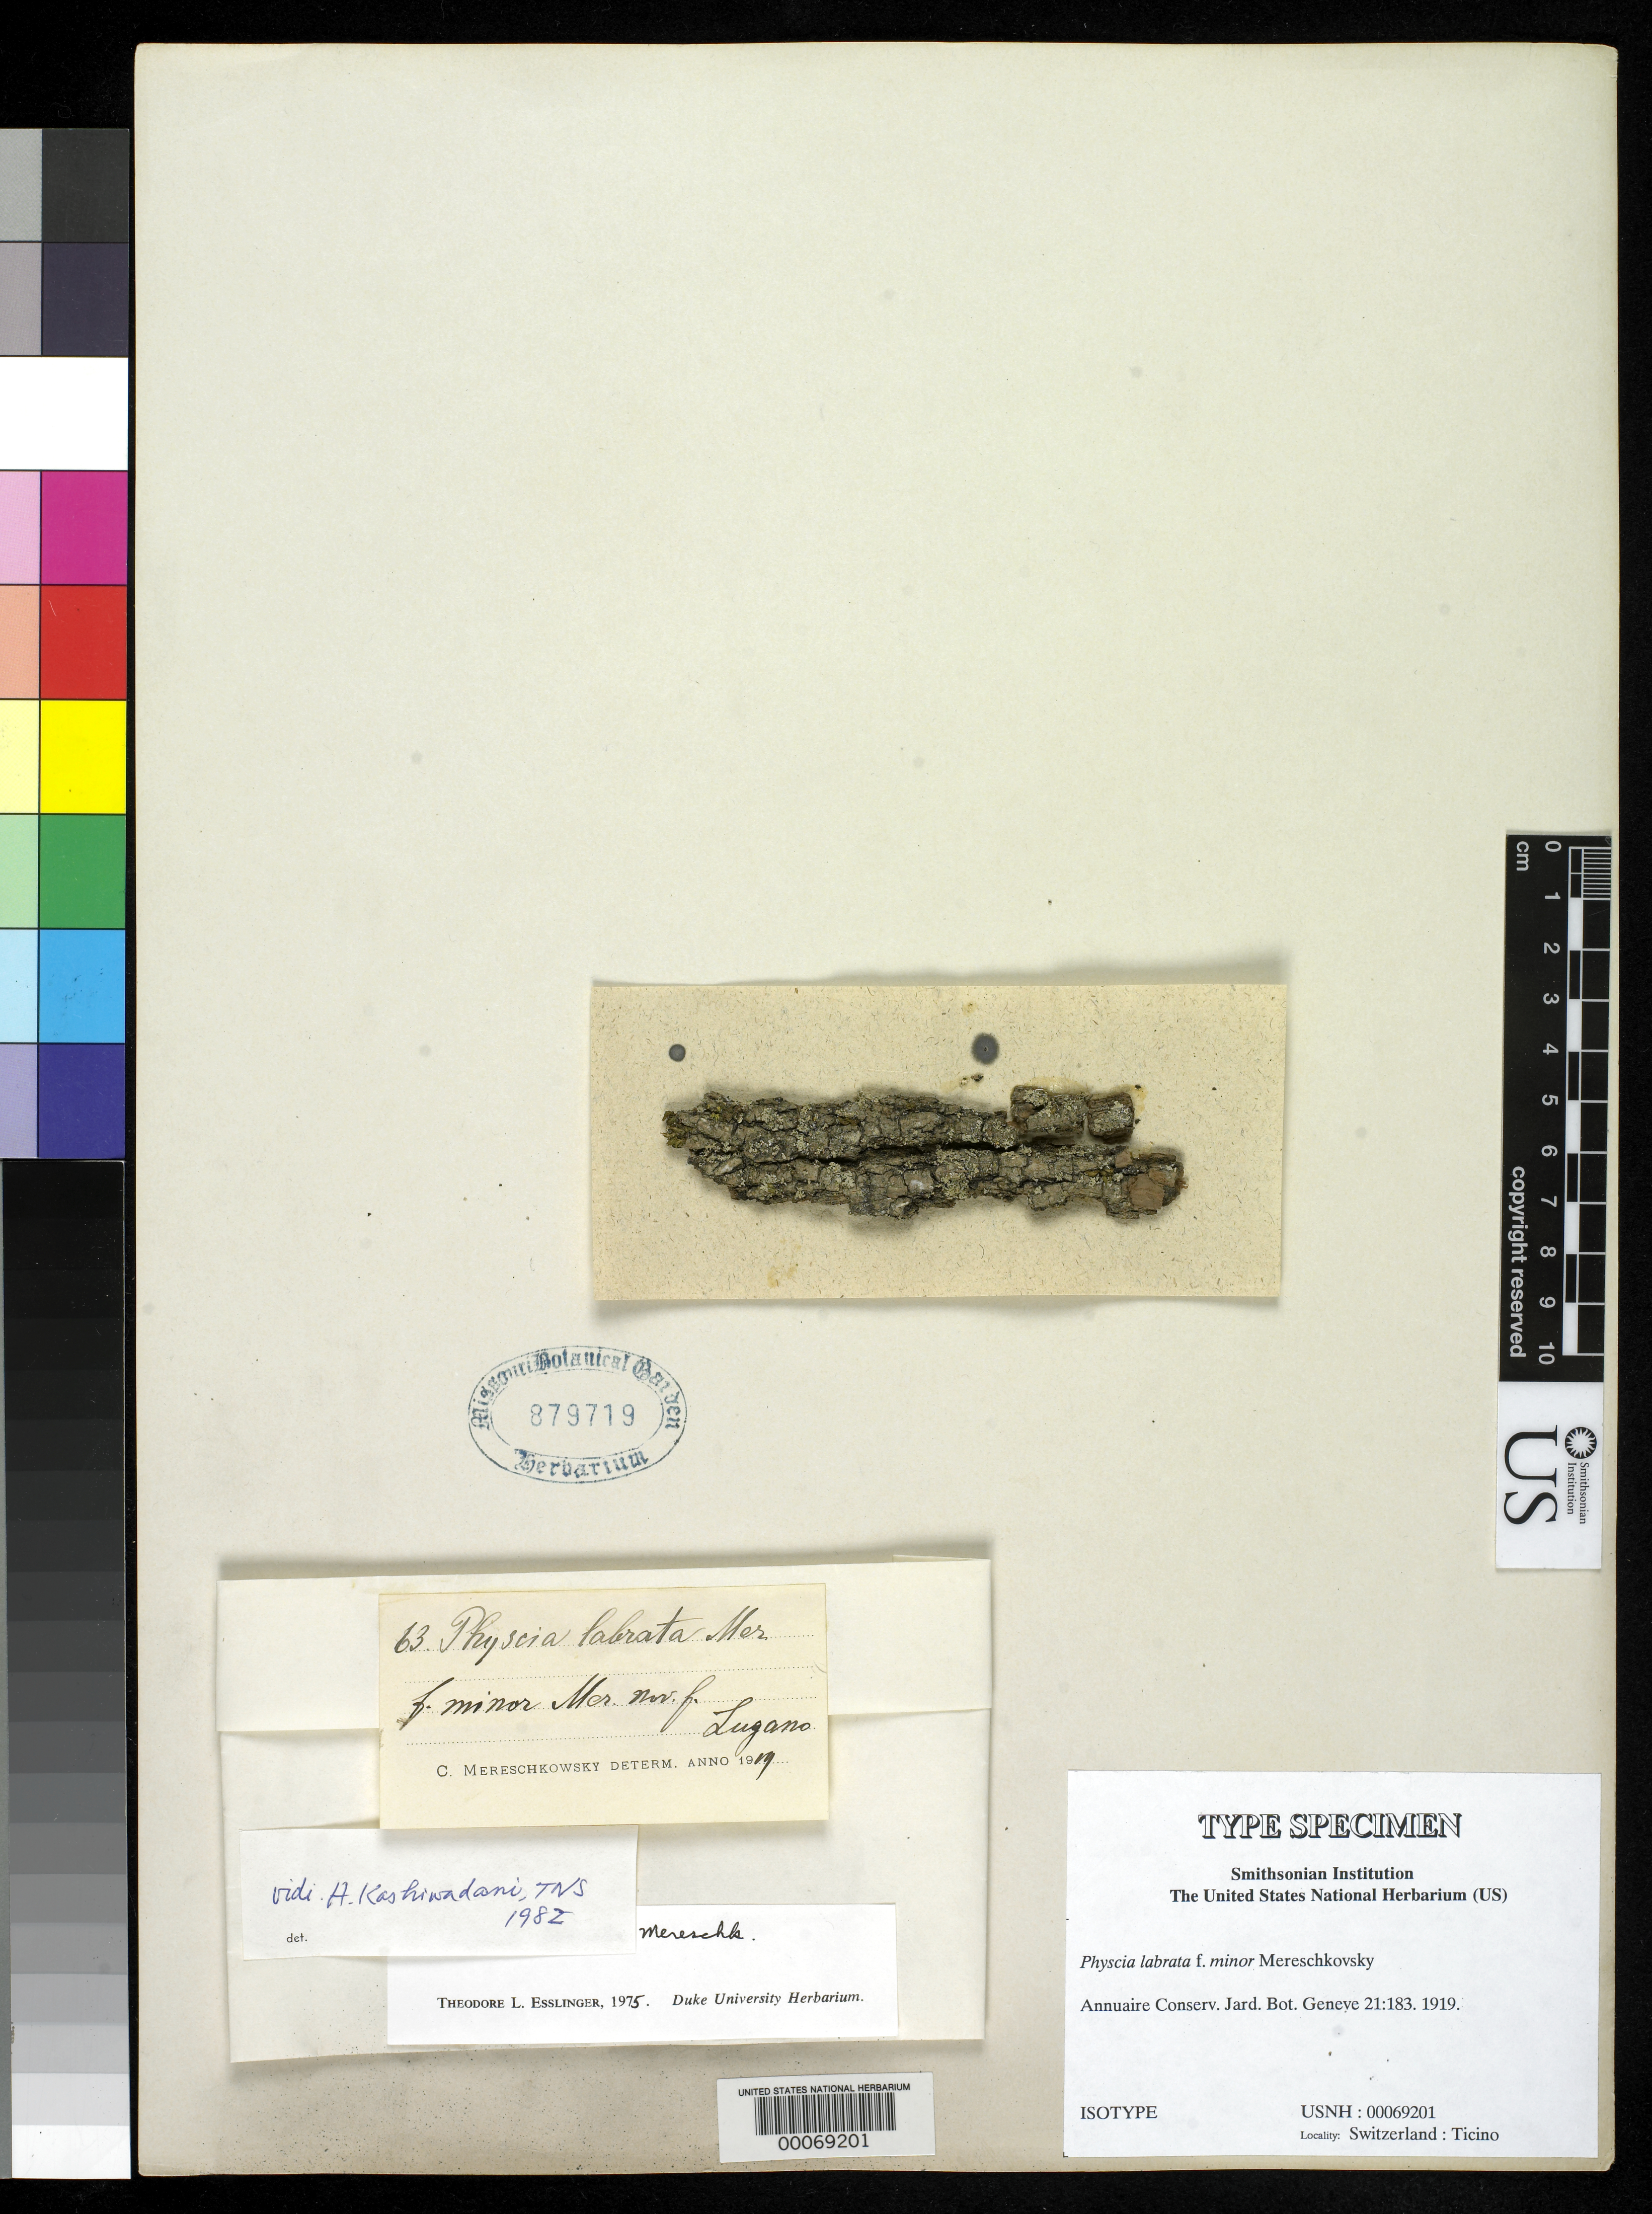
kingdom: Fungi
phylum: Ascomycota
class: Lecanoromycetes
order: Caliciales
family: Physciaceae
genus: Physcia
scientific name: Physcia labrata f. minor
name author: Mereschk.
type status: Isotype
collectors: K. S. Mereschkovsky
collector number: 63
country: Switzerland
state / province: Ticino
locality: Lugano.